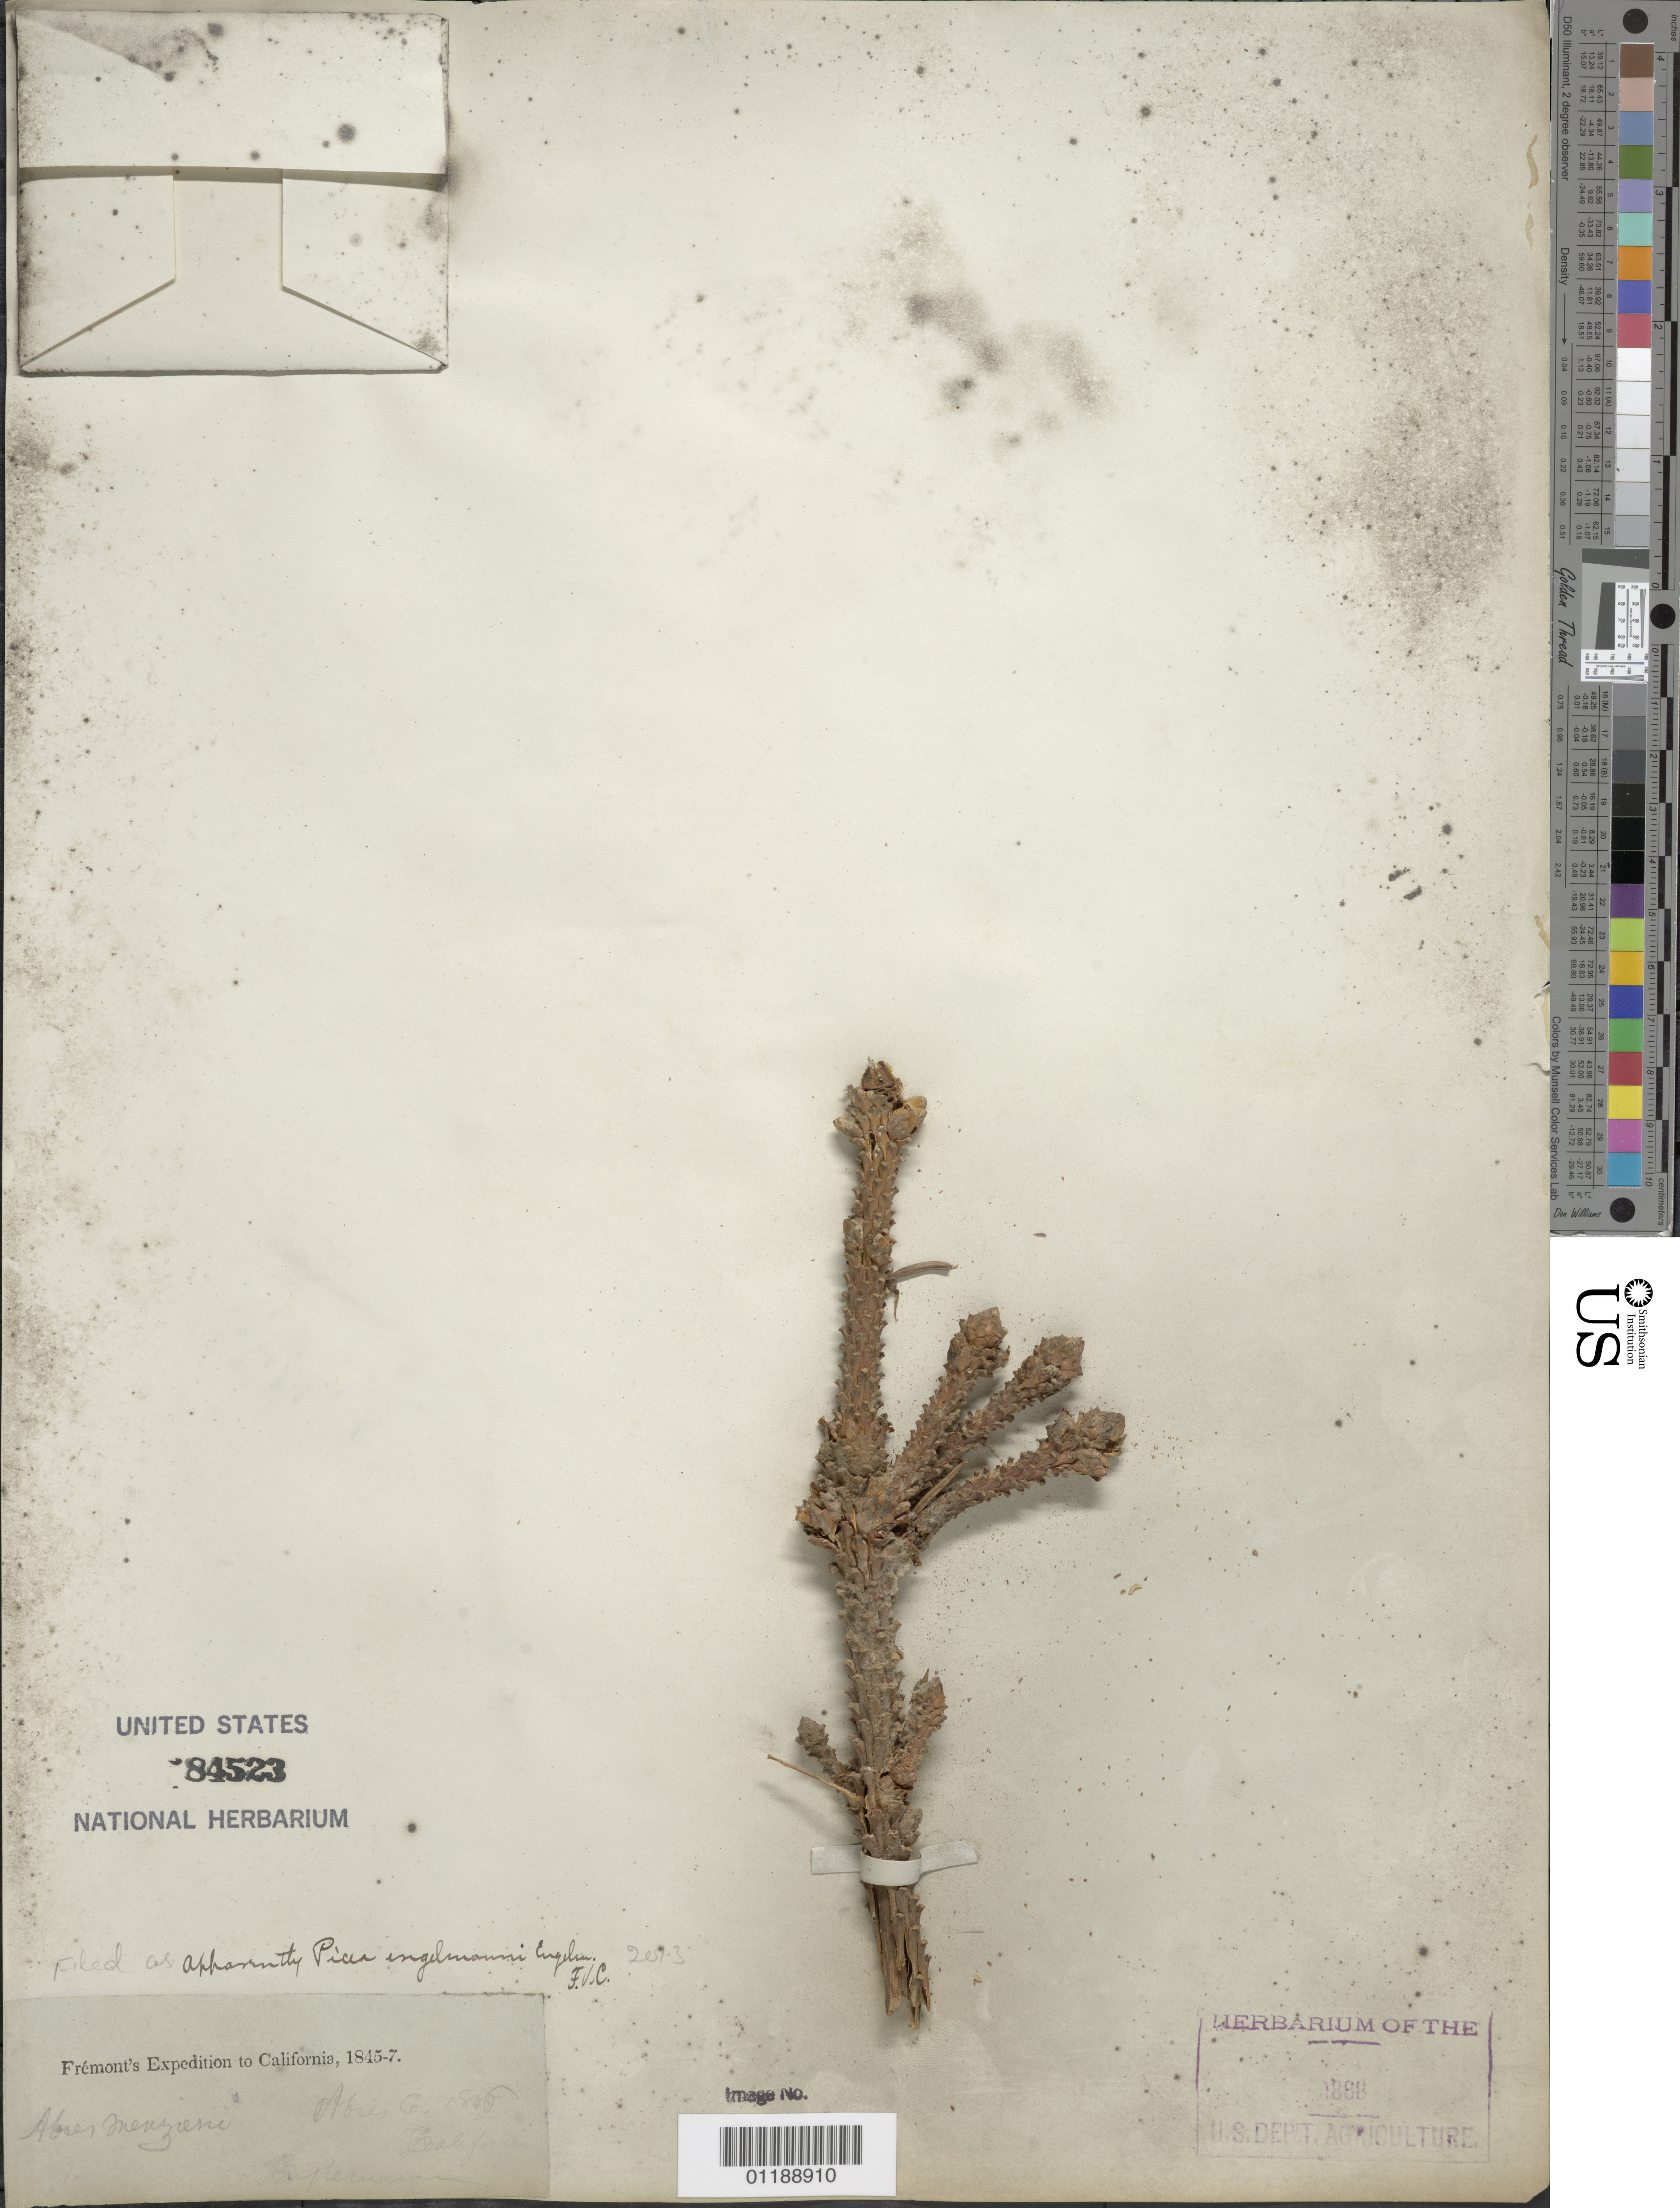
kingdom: Plantae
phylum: Tracheophyta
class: Pinopsida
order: Pinales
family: Pinaceae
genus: Picea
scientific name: Picea engelmannii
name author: Parry ex Engelm.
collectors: J. C. Frémont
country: United States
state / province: California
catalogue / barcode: US 84523